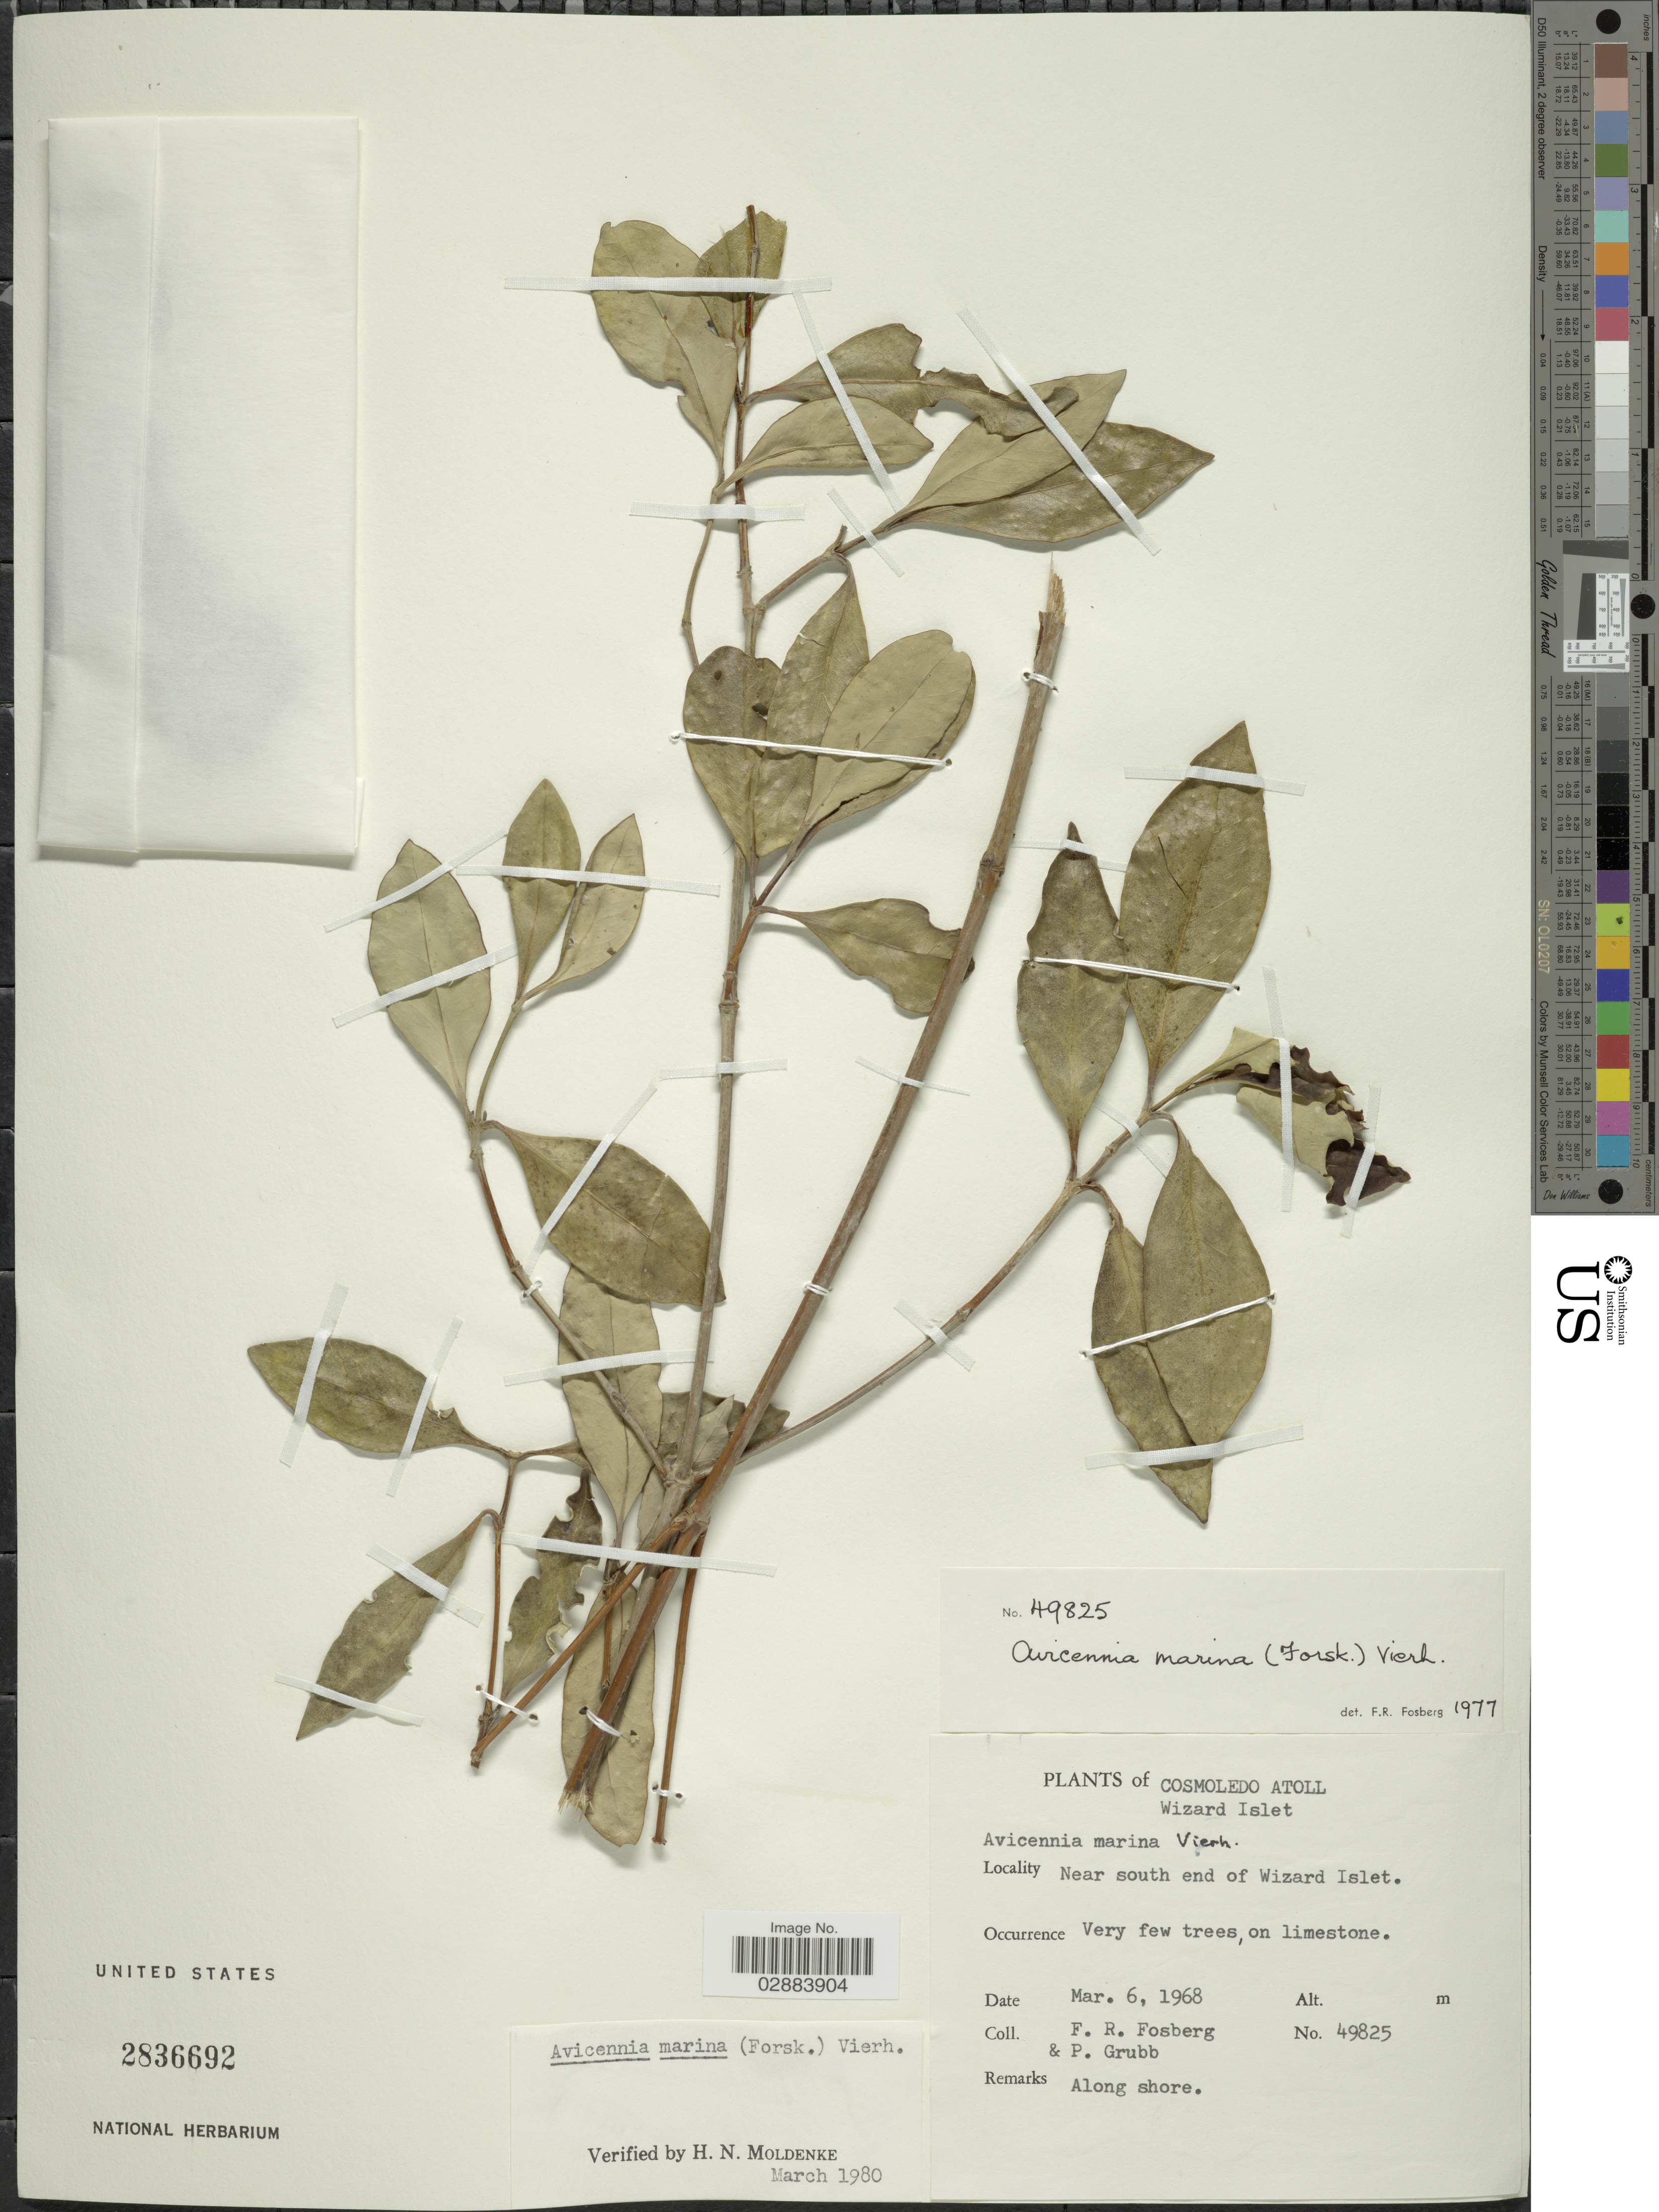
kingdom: Plantae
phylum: Tracheophyta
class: Magnoliopsida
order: Lamiales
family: Acanthaceae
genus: Avicennia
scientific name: Avicennia marina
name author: (Forssk.) Vierh.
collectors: F. R. Fosberg & P. J. Grubb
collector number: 49825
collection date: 1968-03-06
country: Seychelles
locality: Cosmoledo Atoll. Wizard Islet. Near south end of Wizard Islet.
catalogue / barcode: US 2836692